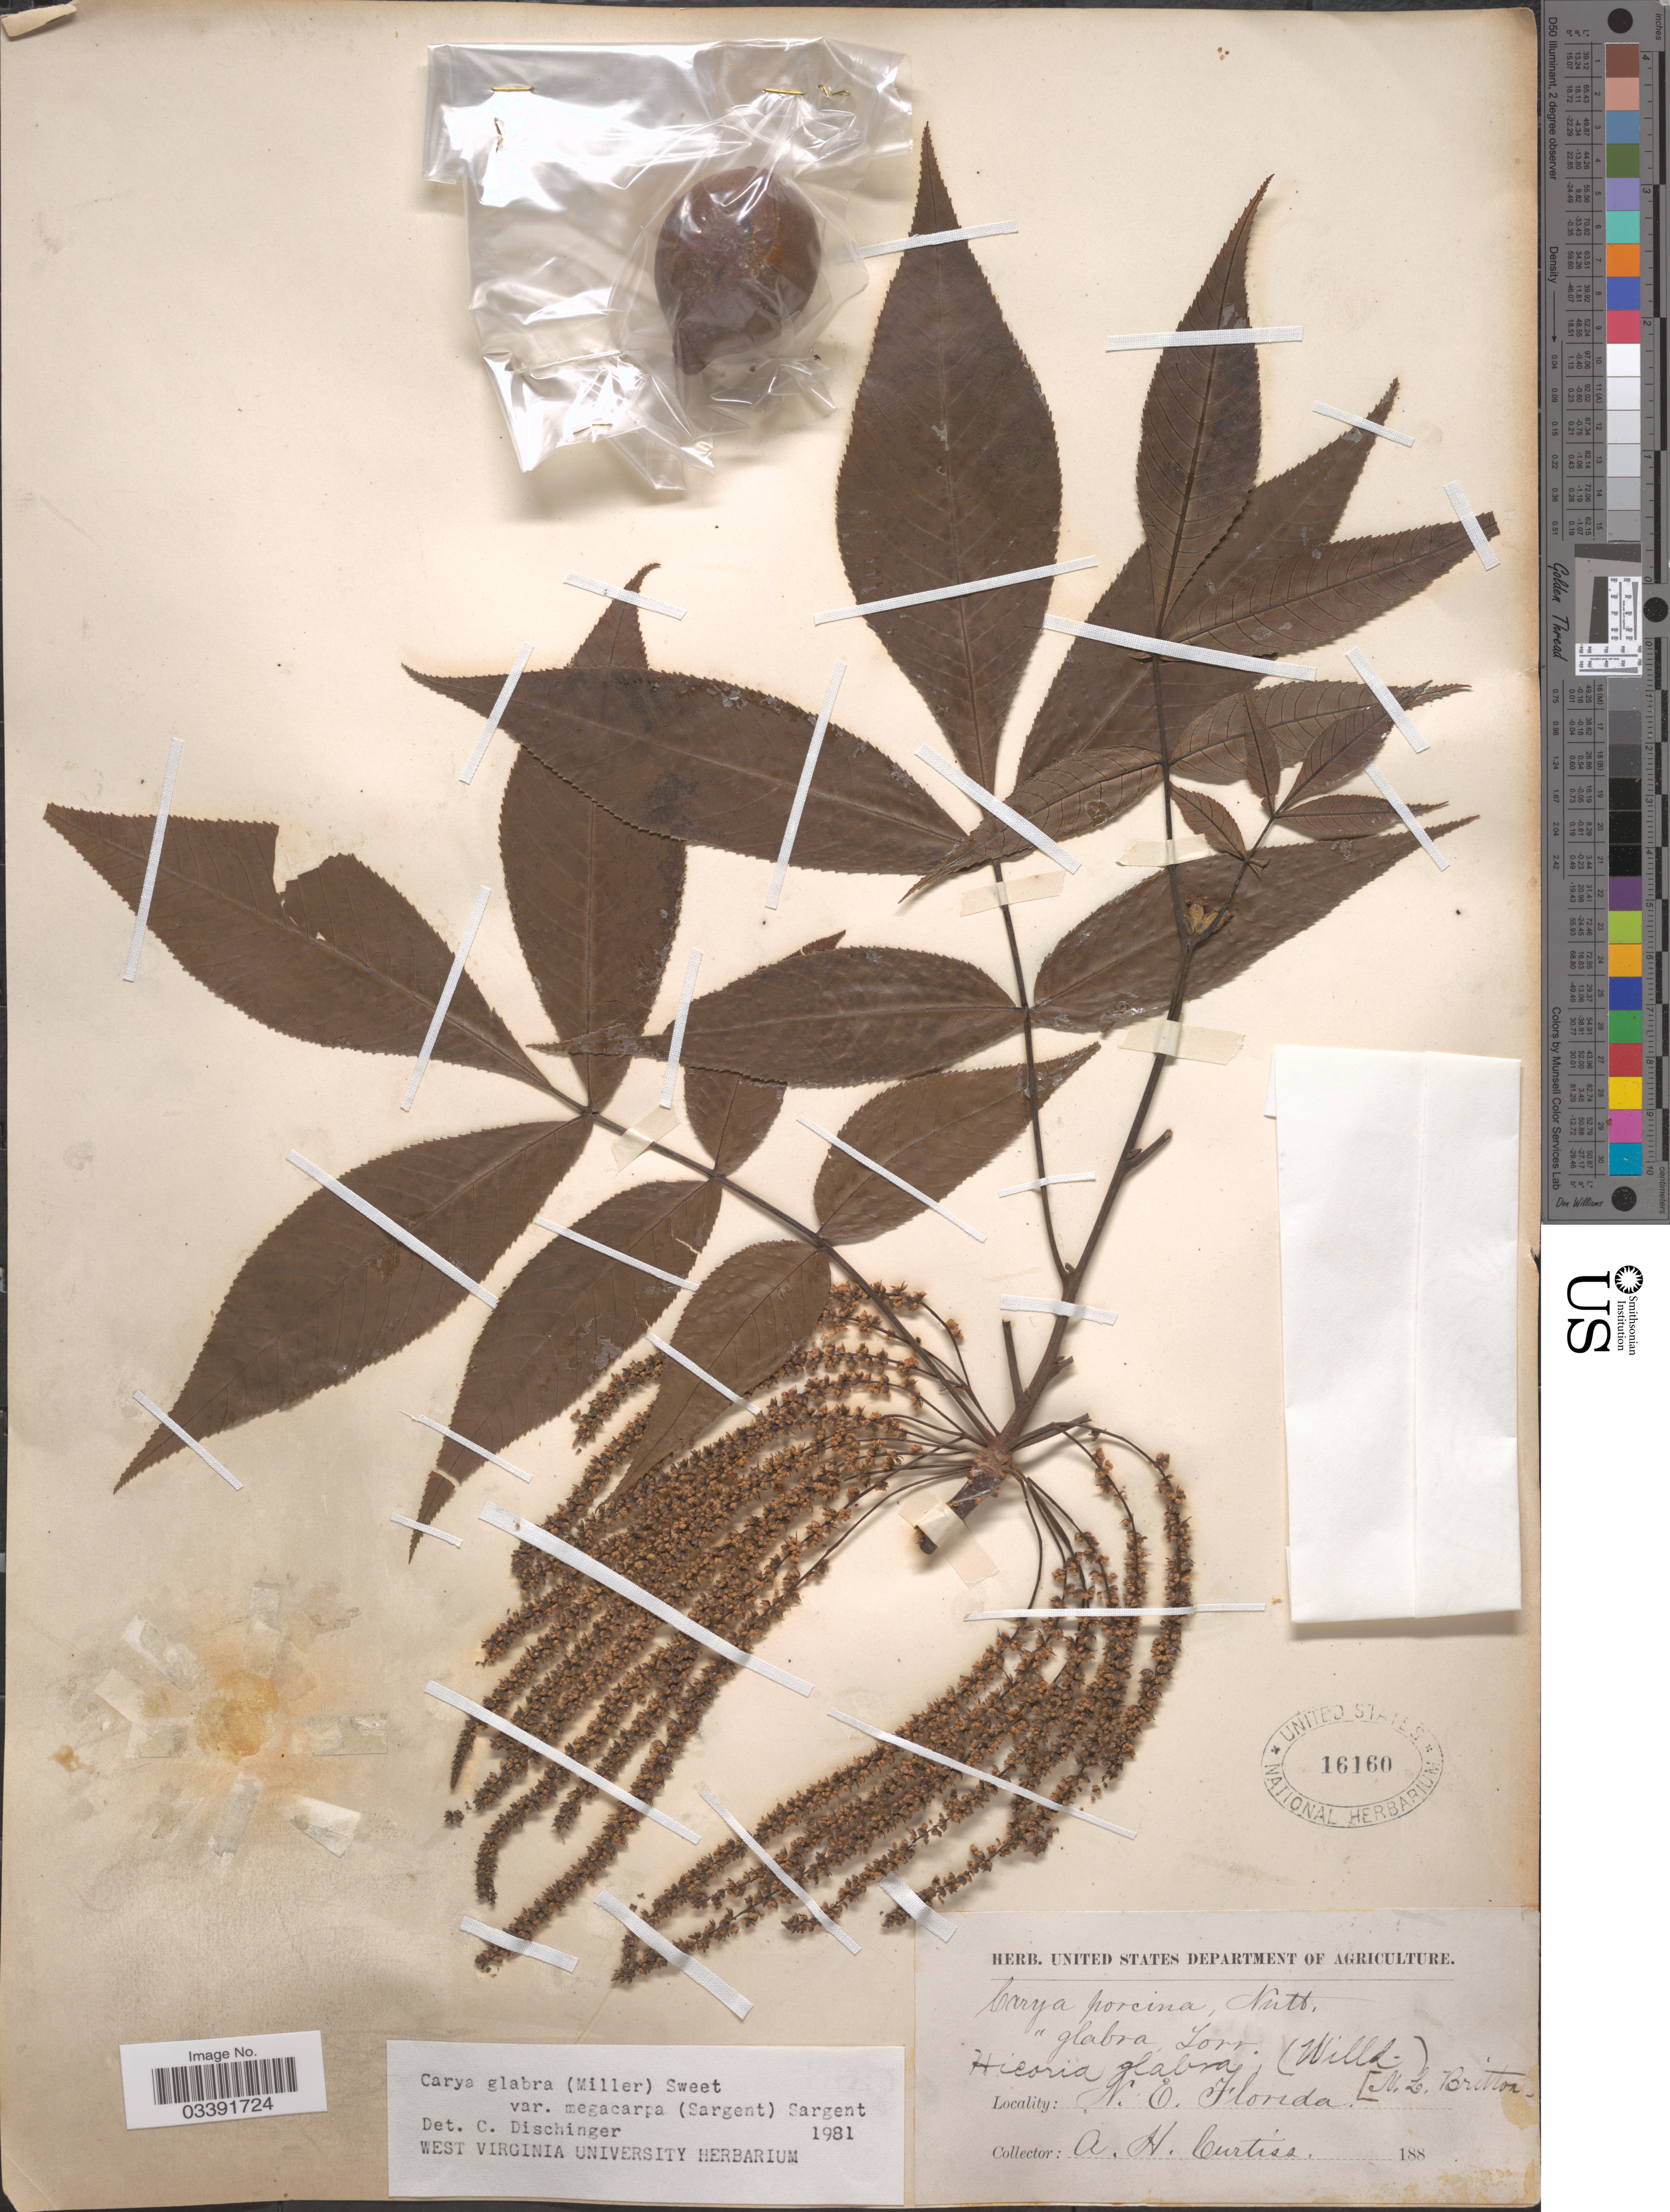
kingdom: Plantae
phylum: Tracheophyta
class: Magnoliopsida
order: Fagales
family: Juglandaceae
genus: Carya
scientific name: Carya glabra var. megacarpa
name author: (Sarg.) Sarg.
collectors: A. H. Curtiss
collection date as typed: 188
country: United States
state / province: Florida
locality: N. E.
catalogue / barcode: US 16160